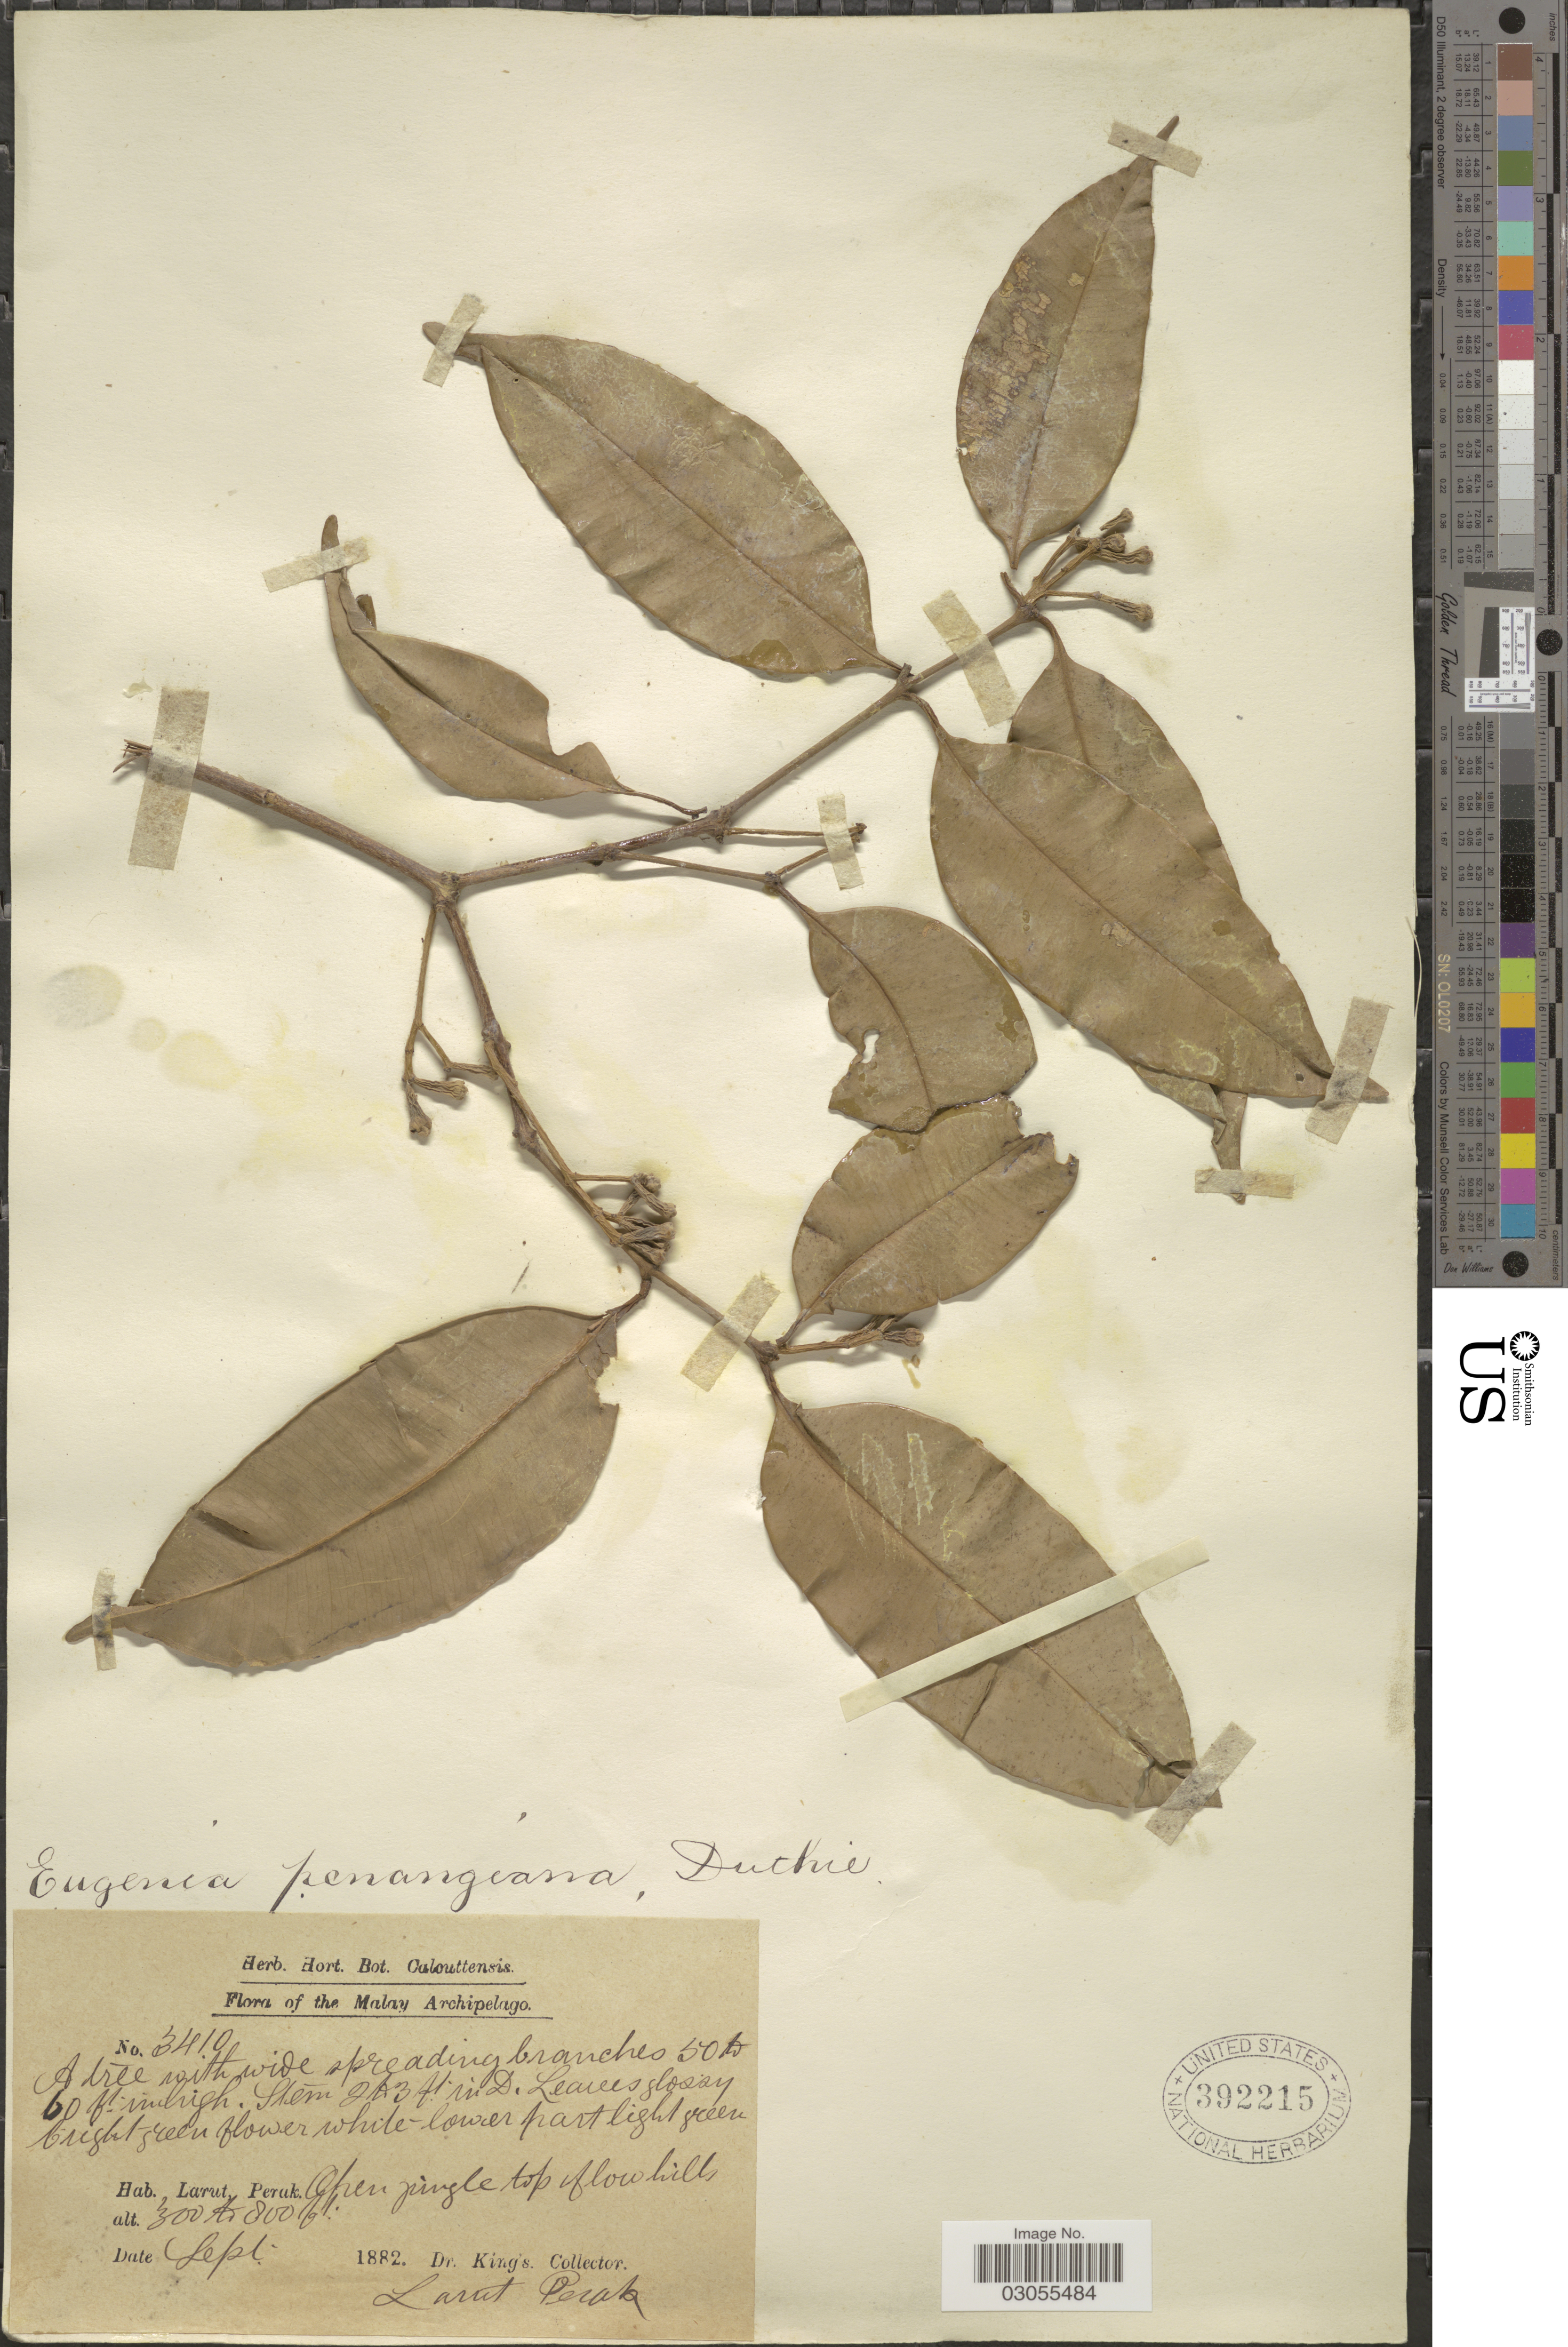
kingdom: Plantae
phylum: Tracheophyta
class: Magnoliopsida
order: Myrtales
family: Myrtaceae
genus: Syzygium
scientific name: Syzygium attenuatum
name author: (Miq.) Merr. & L.M. Perry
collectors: Dr. King's collector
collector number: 3410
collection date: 1882-09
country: Malaysia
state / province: Perak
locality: Malay Archipelago. Larut.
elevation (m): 91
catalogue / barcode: US 392215